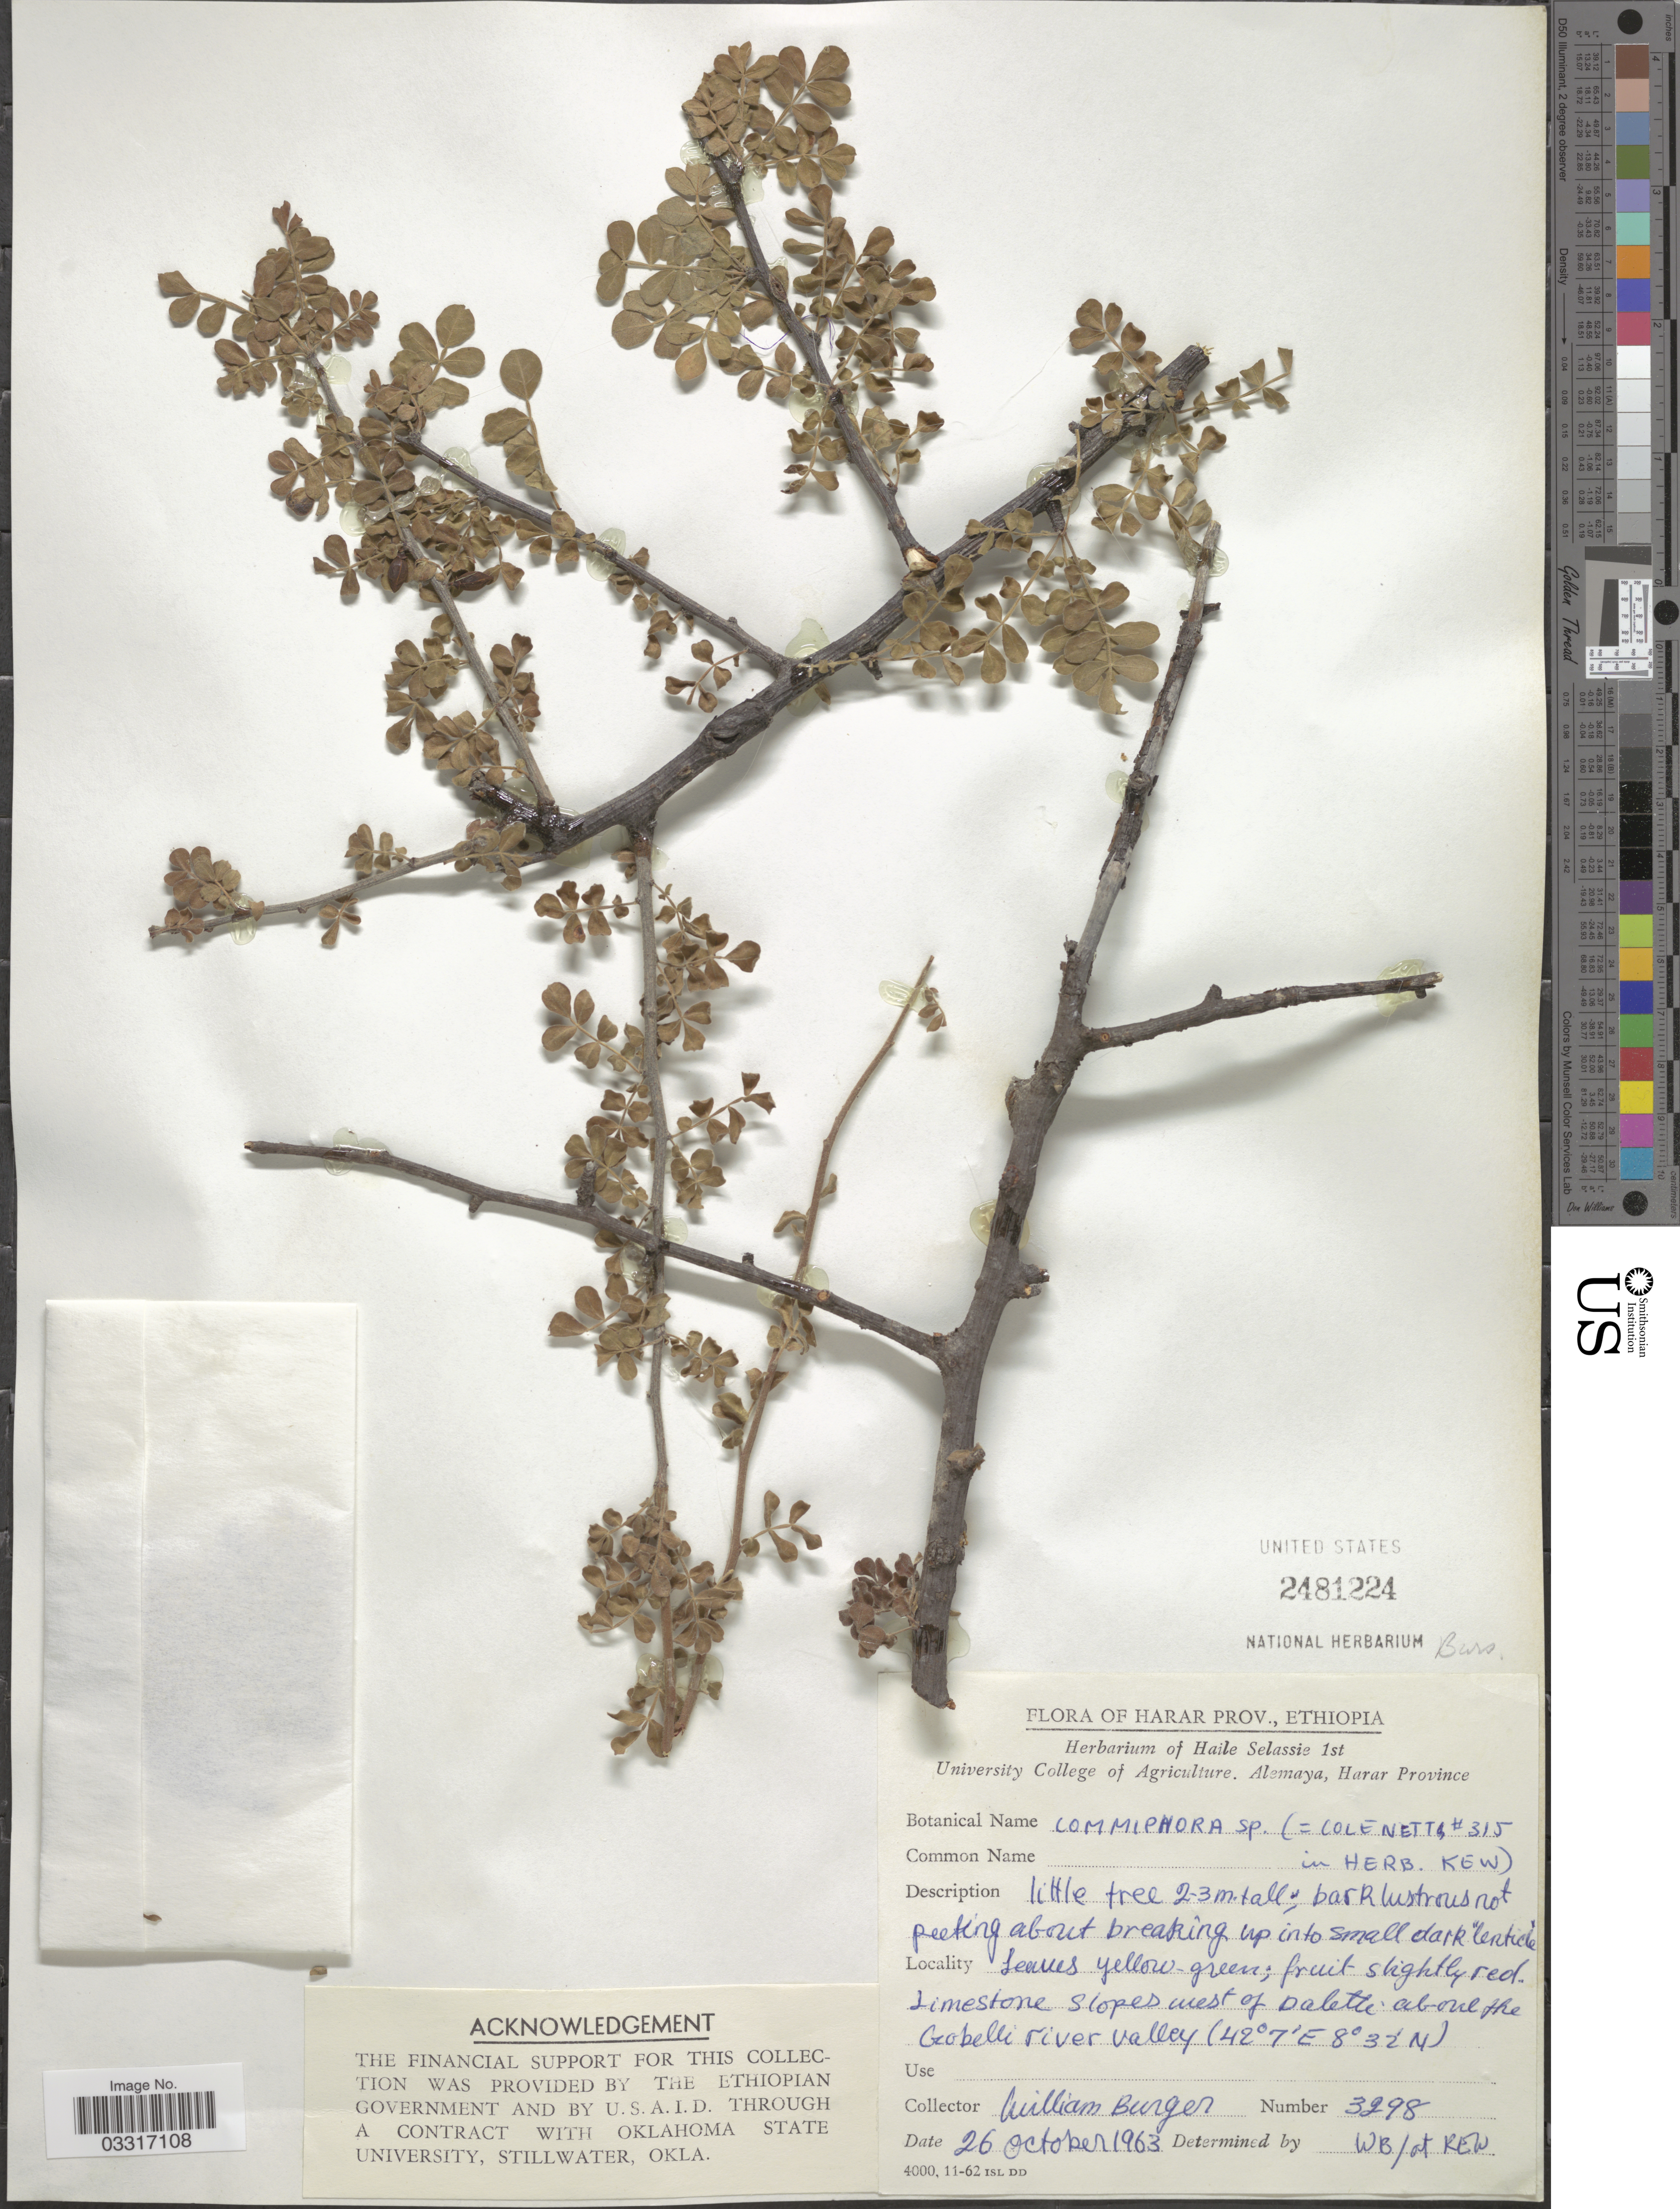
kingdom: Plantae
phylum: Tracheophyta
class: Magnoliopsida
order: Sapindales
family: Burseraceae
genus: Commiphora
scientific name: Commiphora sp.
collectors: W. Burger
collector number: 3298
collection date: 1963-10-26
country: Ethiopia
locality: Harar Prov. Limestone slopes west of Daletti above the Gobelli river valley.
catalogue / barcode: US 2481224